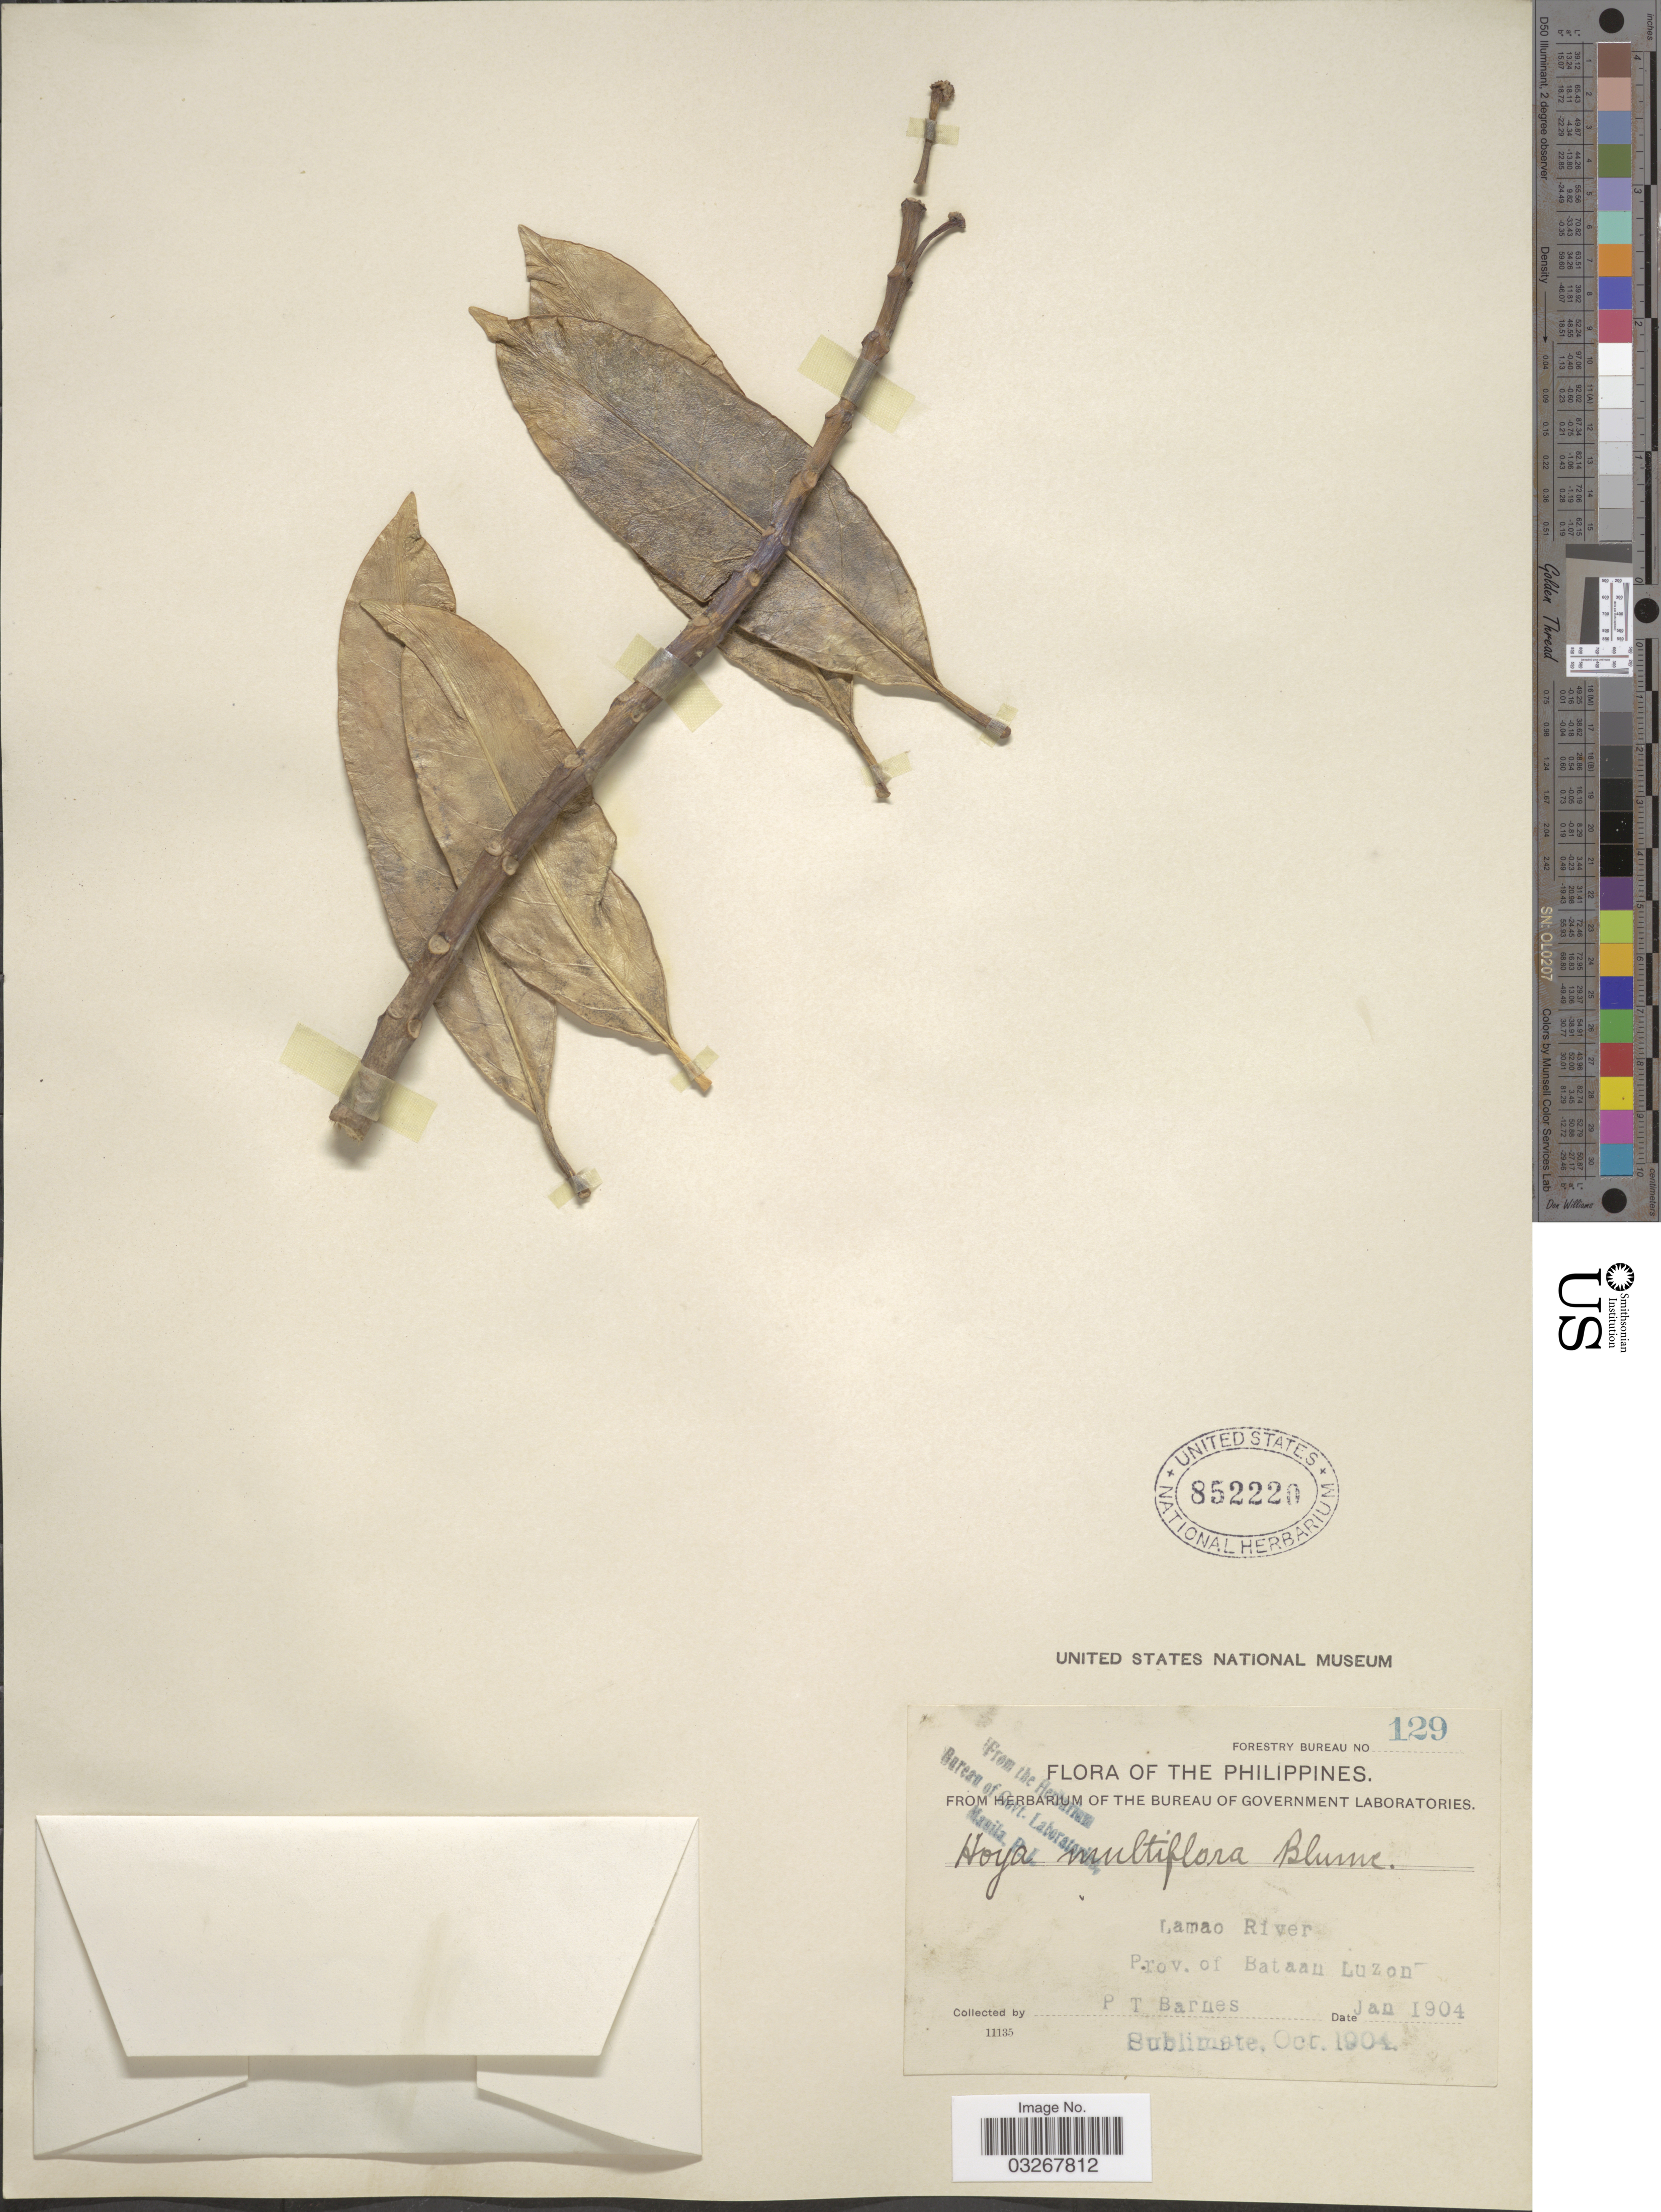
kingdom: Plantae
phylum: Tracheophyta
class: Magnoliopsida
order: Gentianales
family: Apocynaceae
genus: Centrostemma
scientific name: Centrostemma multiflorum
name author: (Blume) Decne.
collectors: P. Barnes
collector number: Forestry Bureau 129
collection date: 1904-01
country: Philippines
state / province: Central Luzon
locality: Lamao River. Prov. of Bataan. Luzon.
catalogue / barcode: US 852220